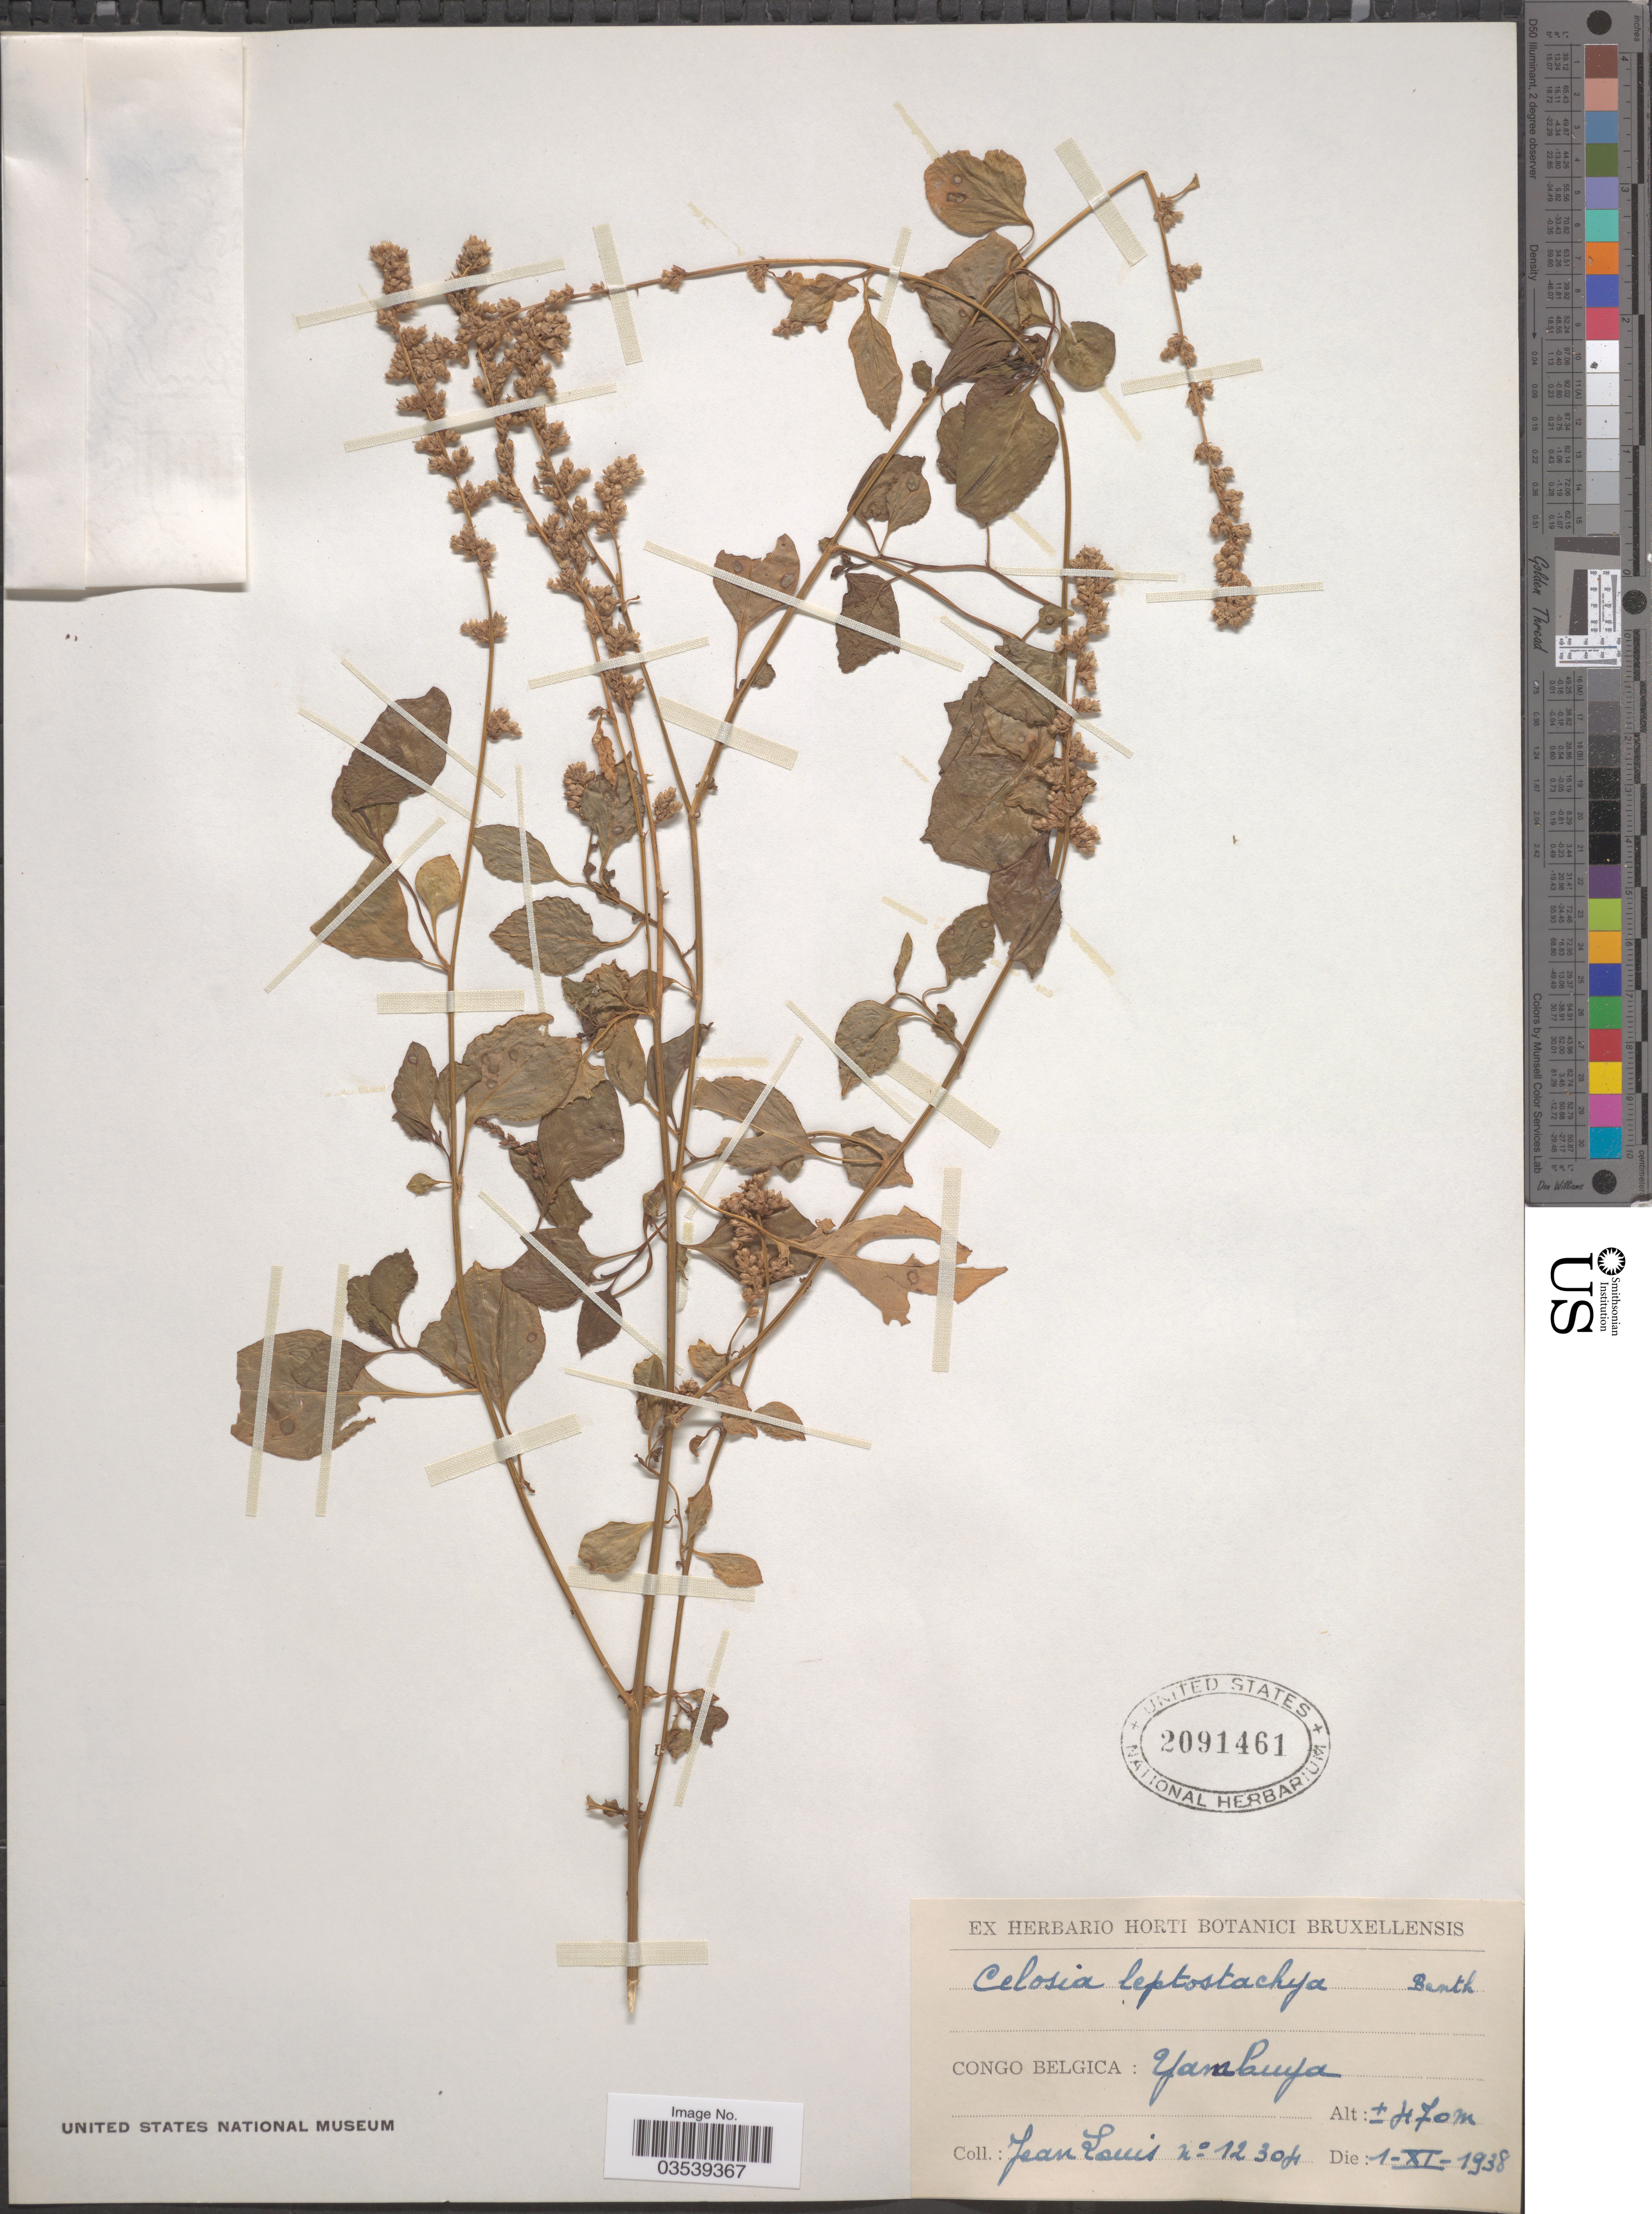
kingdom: Plantae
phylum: Tracheophyta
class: Magnoliopsida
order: Caryophyllales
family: Amaranthaceae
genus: Celosia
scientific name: Celosia leptostachya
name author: Benth.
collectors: J. Louis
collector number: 12304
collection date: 1938-11-01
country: Congo, Democratic Republic of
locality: Congo Belgica: Yambuya.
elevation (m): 470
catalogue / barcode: US 2091461